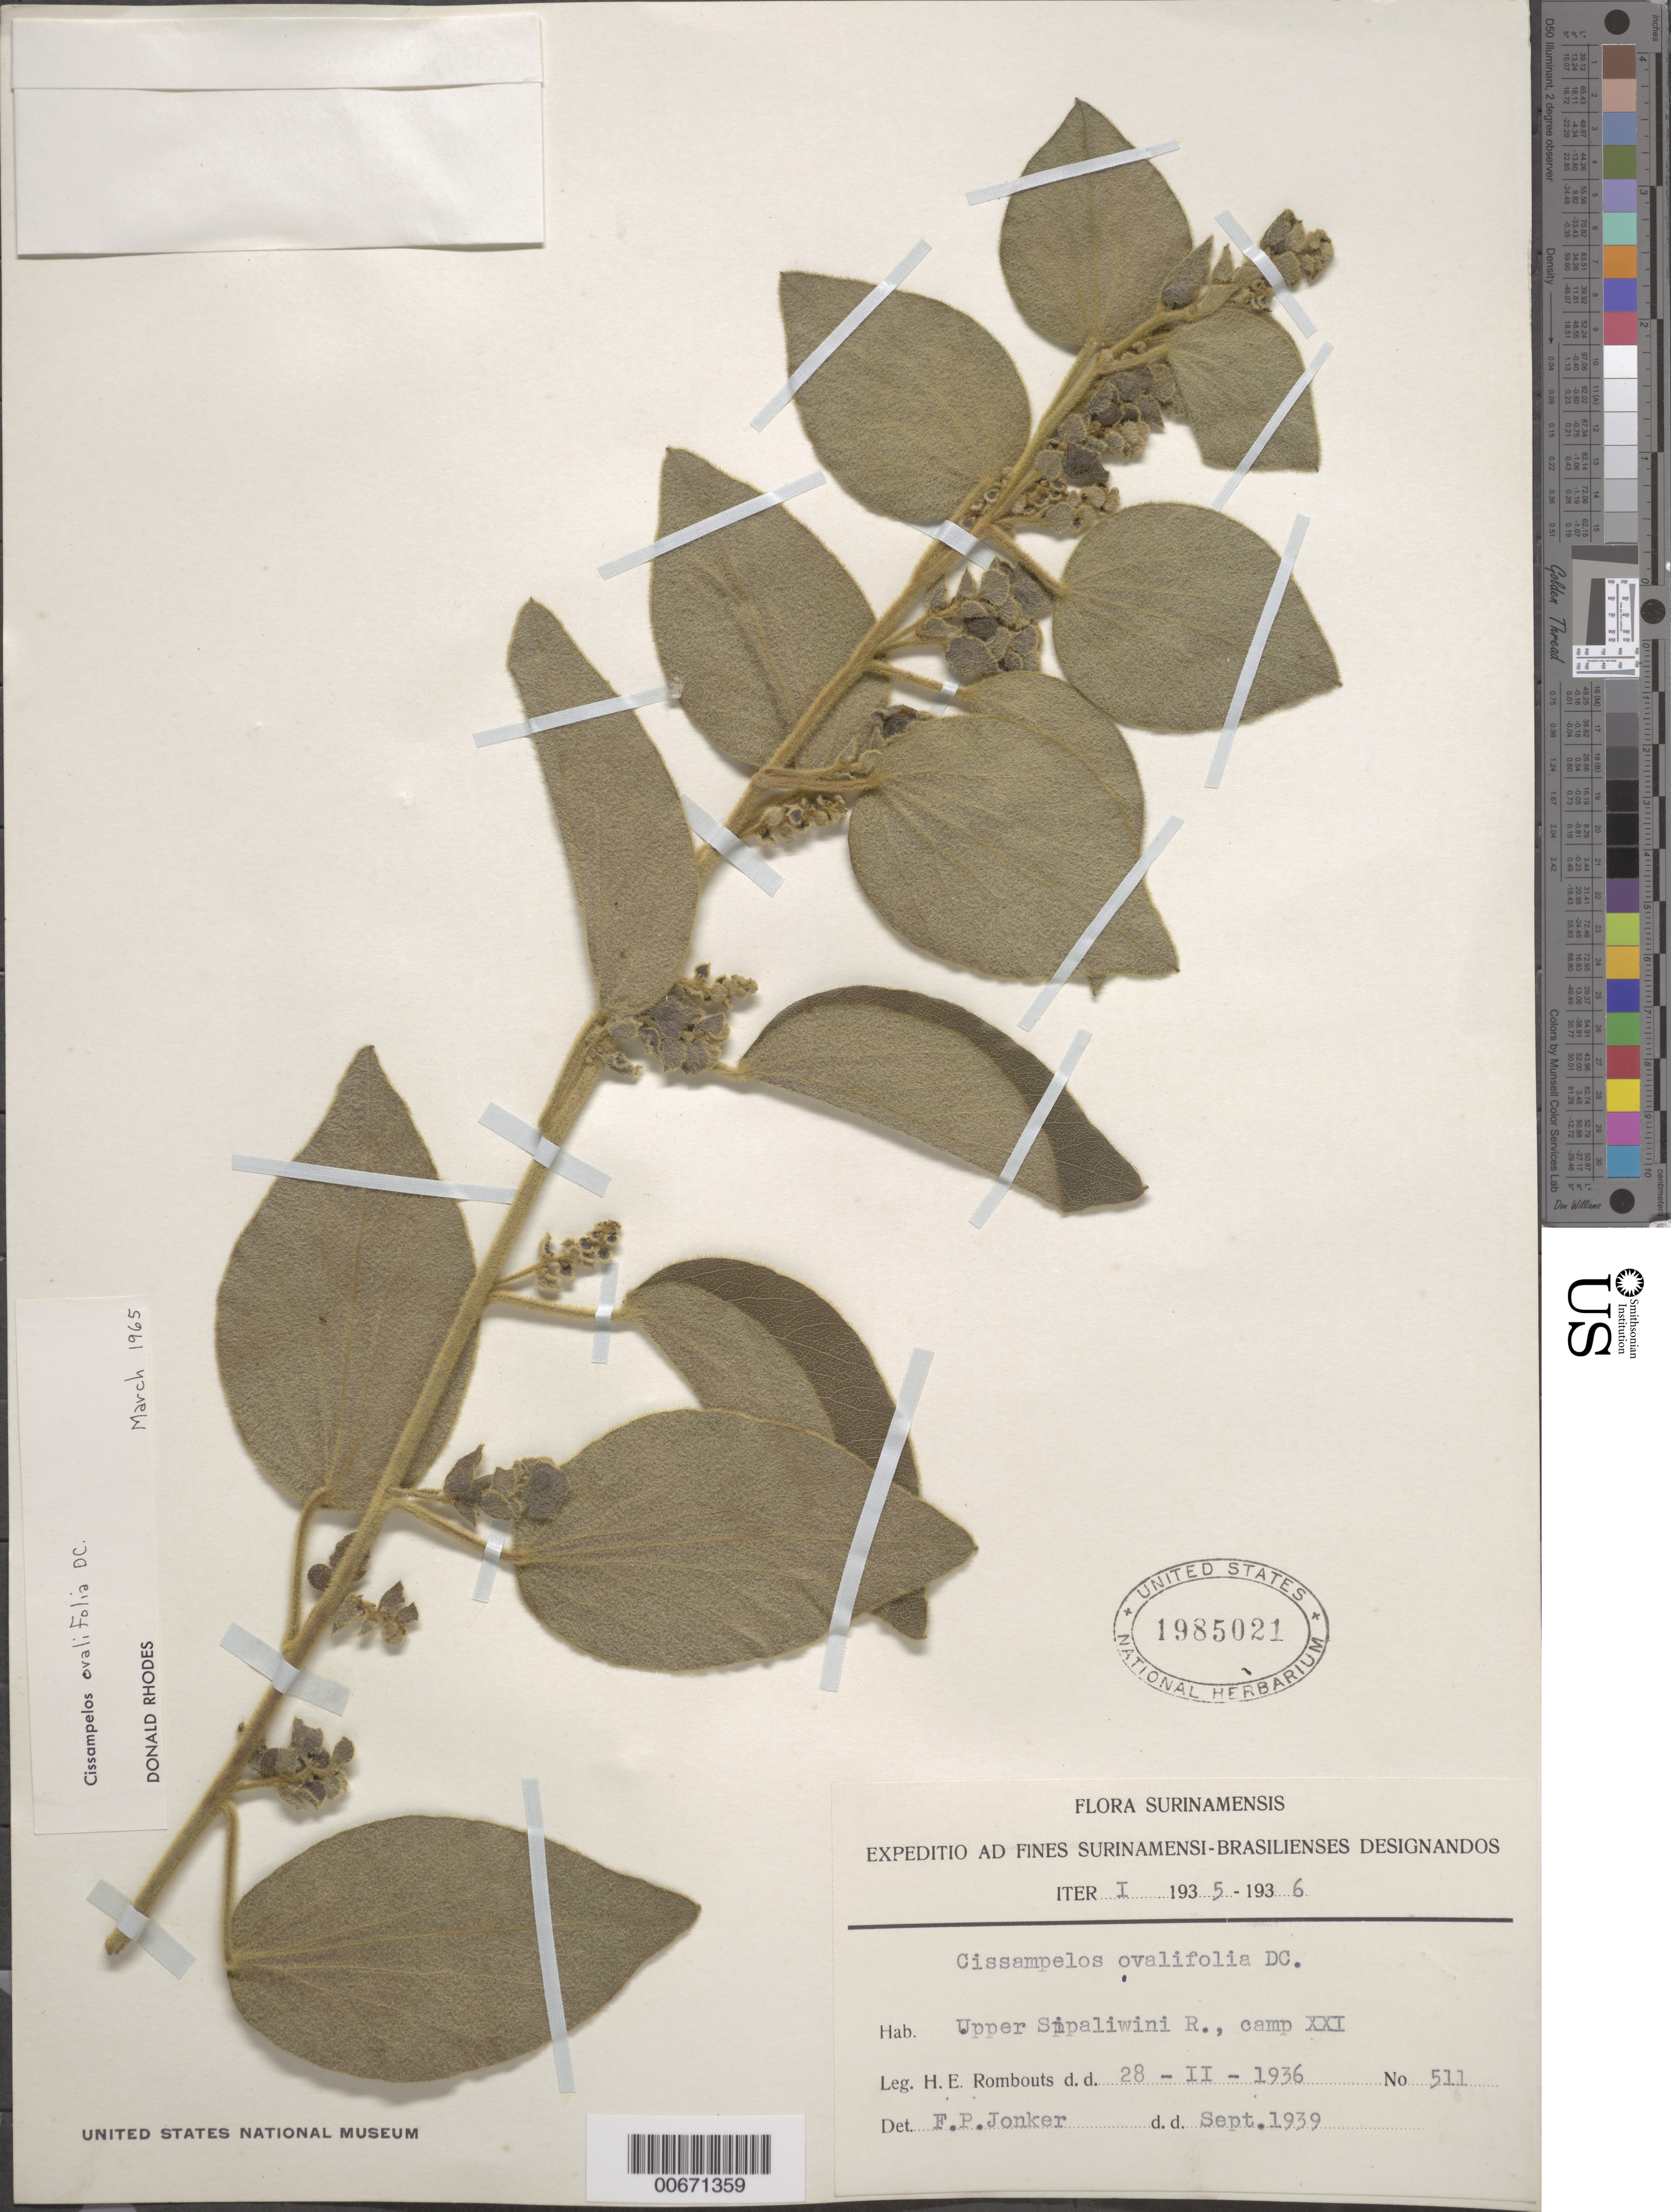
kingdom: Plantae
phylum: Tracheophyta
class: Magnoliopsida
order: Ranunculales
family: Menispermaceae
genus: Cissampelos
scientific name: Cissampelos ovalifolia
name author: DC.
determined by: Rhodes, D.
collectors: H. Rombouts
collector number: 511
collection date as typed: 28-Feb-36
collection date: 1936-02-28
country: Suriname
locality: Upper Sipaliwini R., camp XXI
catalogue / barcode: US 1985021